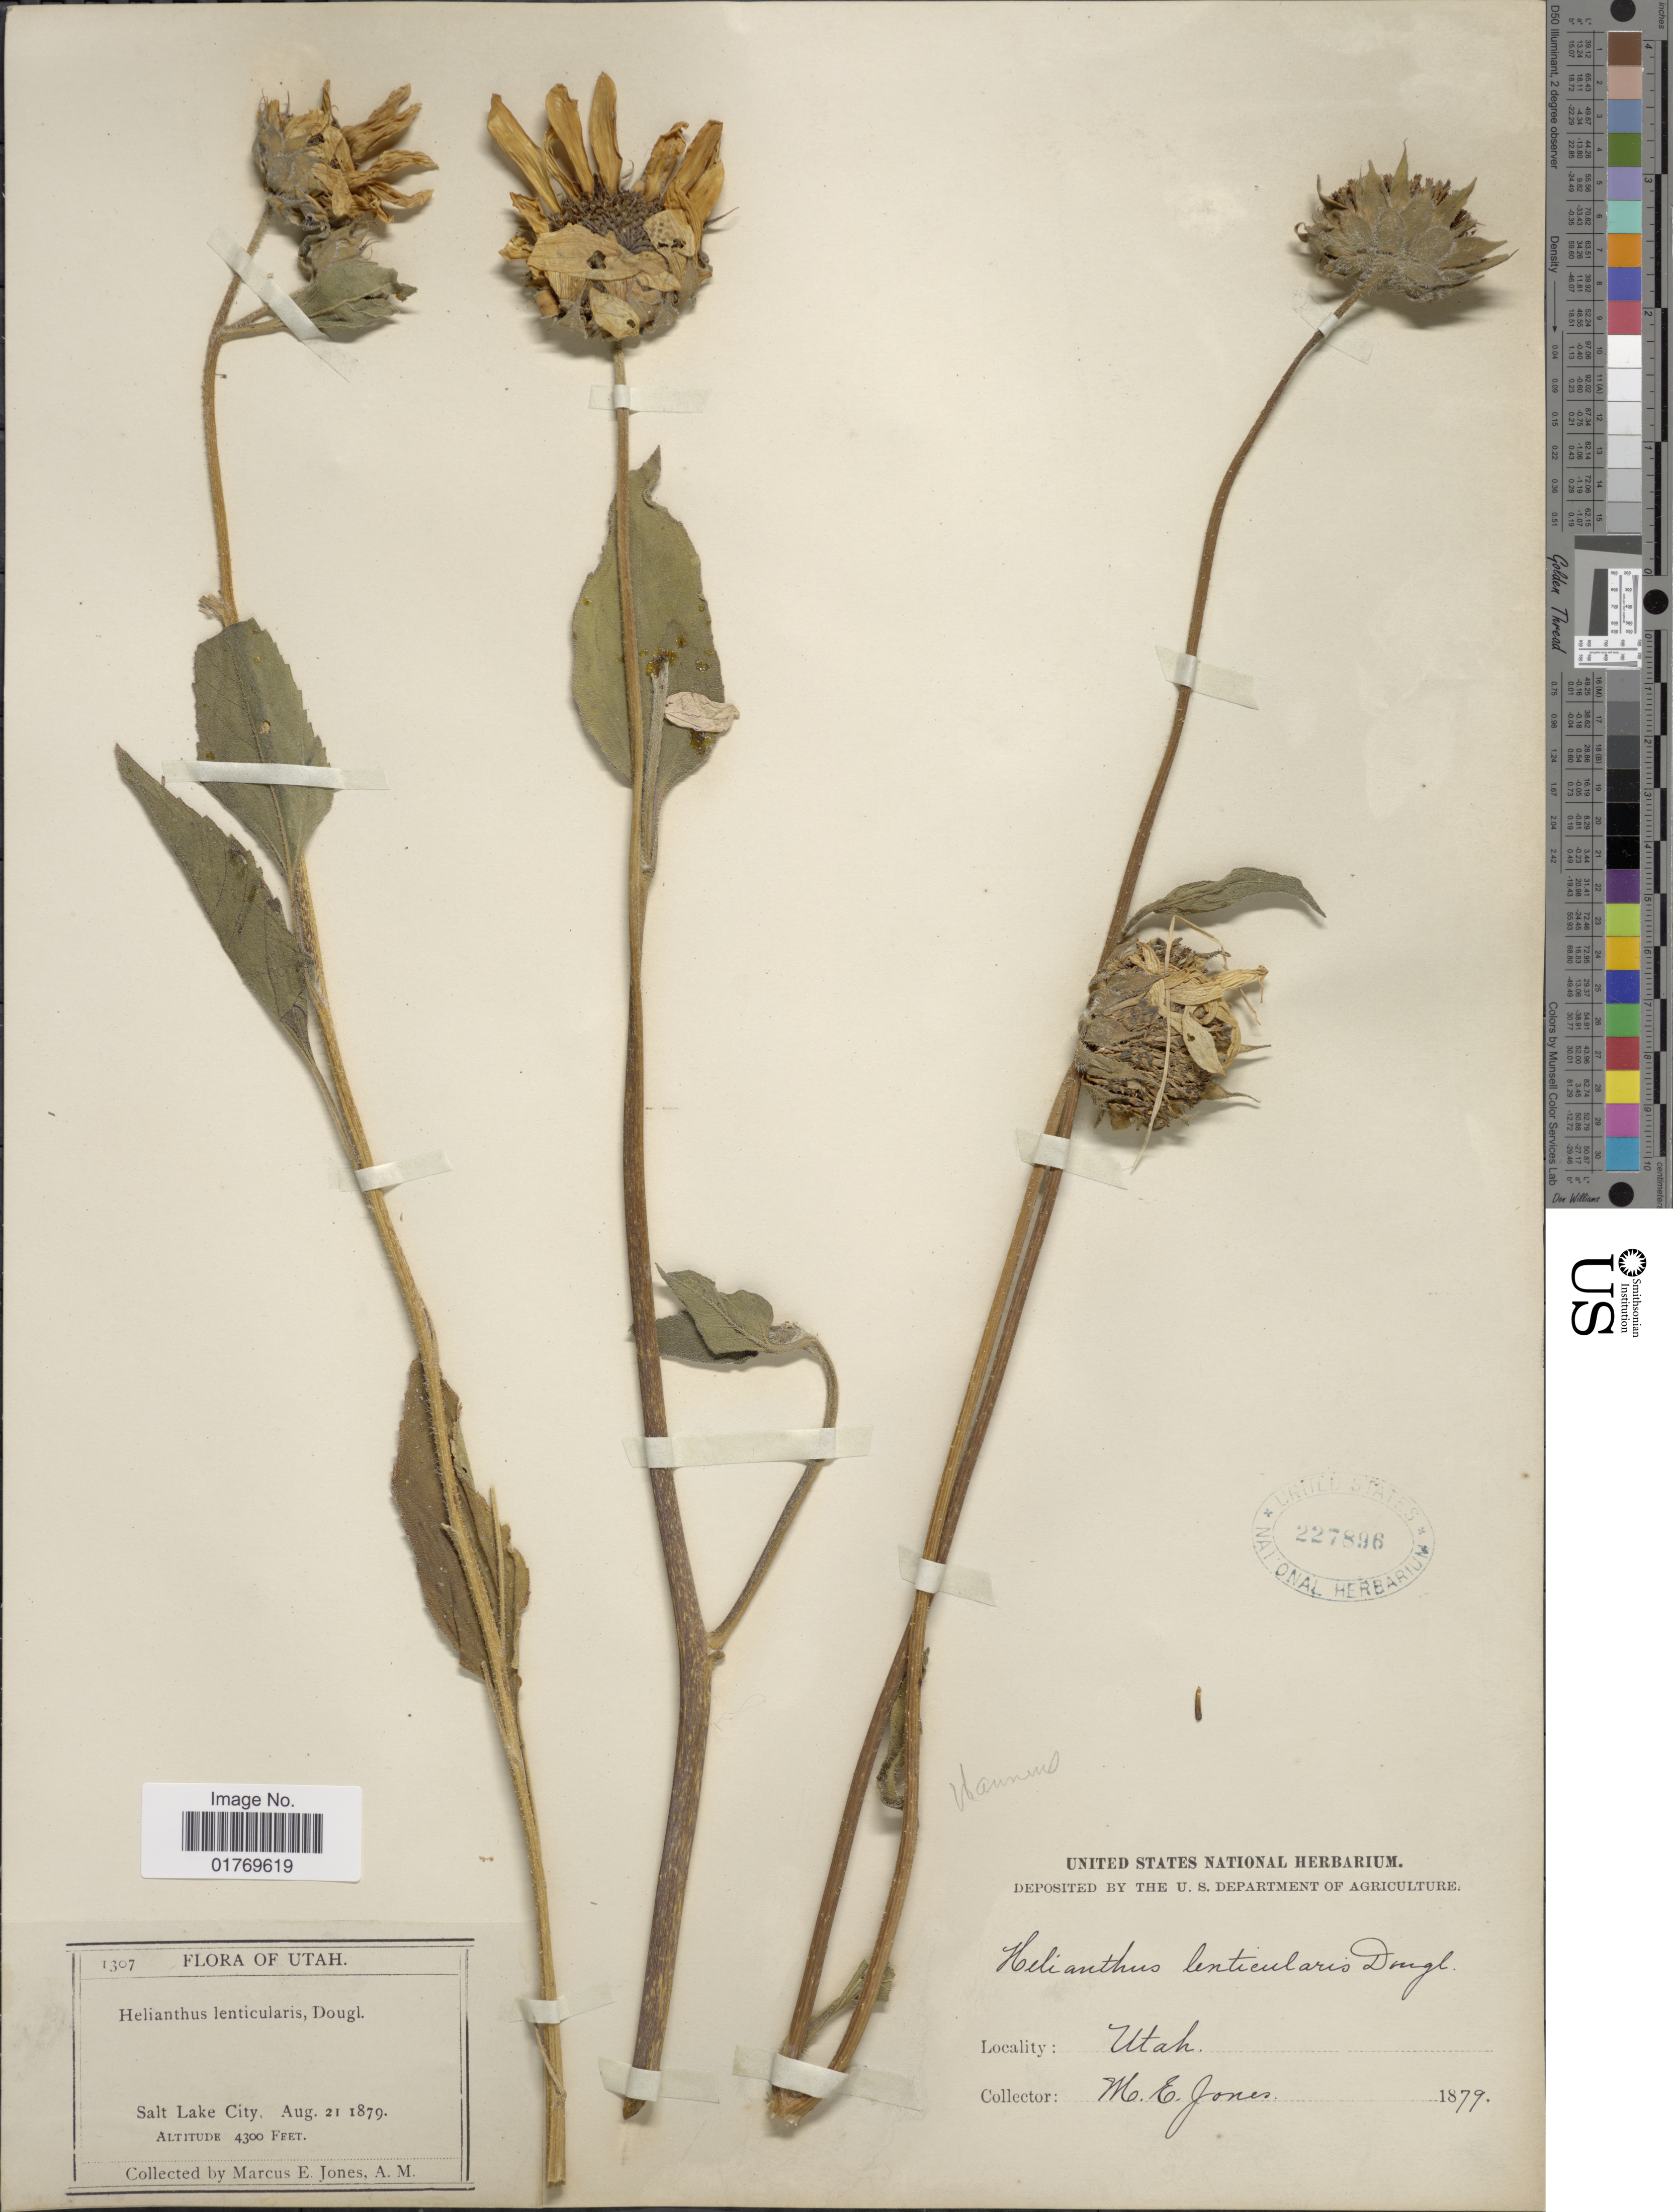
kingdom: Plantae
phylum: Tracheophyta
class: Magnoliopsida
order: Asterales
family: Asteraceae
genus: Helianthus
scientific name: Helianthus annuus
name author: L.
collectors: M. E. Jones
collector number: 1307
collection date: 1879-08-21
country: United States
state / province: Utah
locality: Salt Lake City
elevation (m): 1311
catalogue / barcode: US 227896